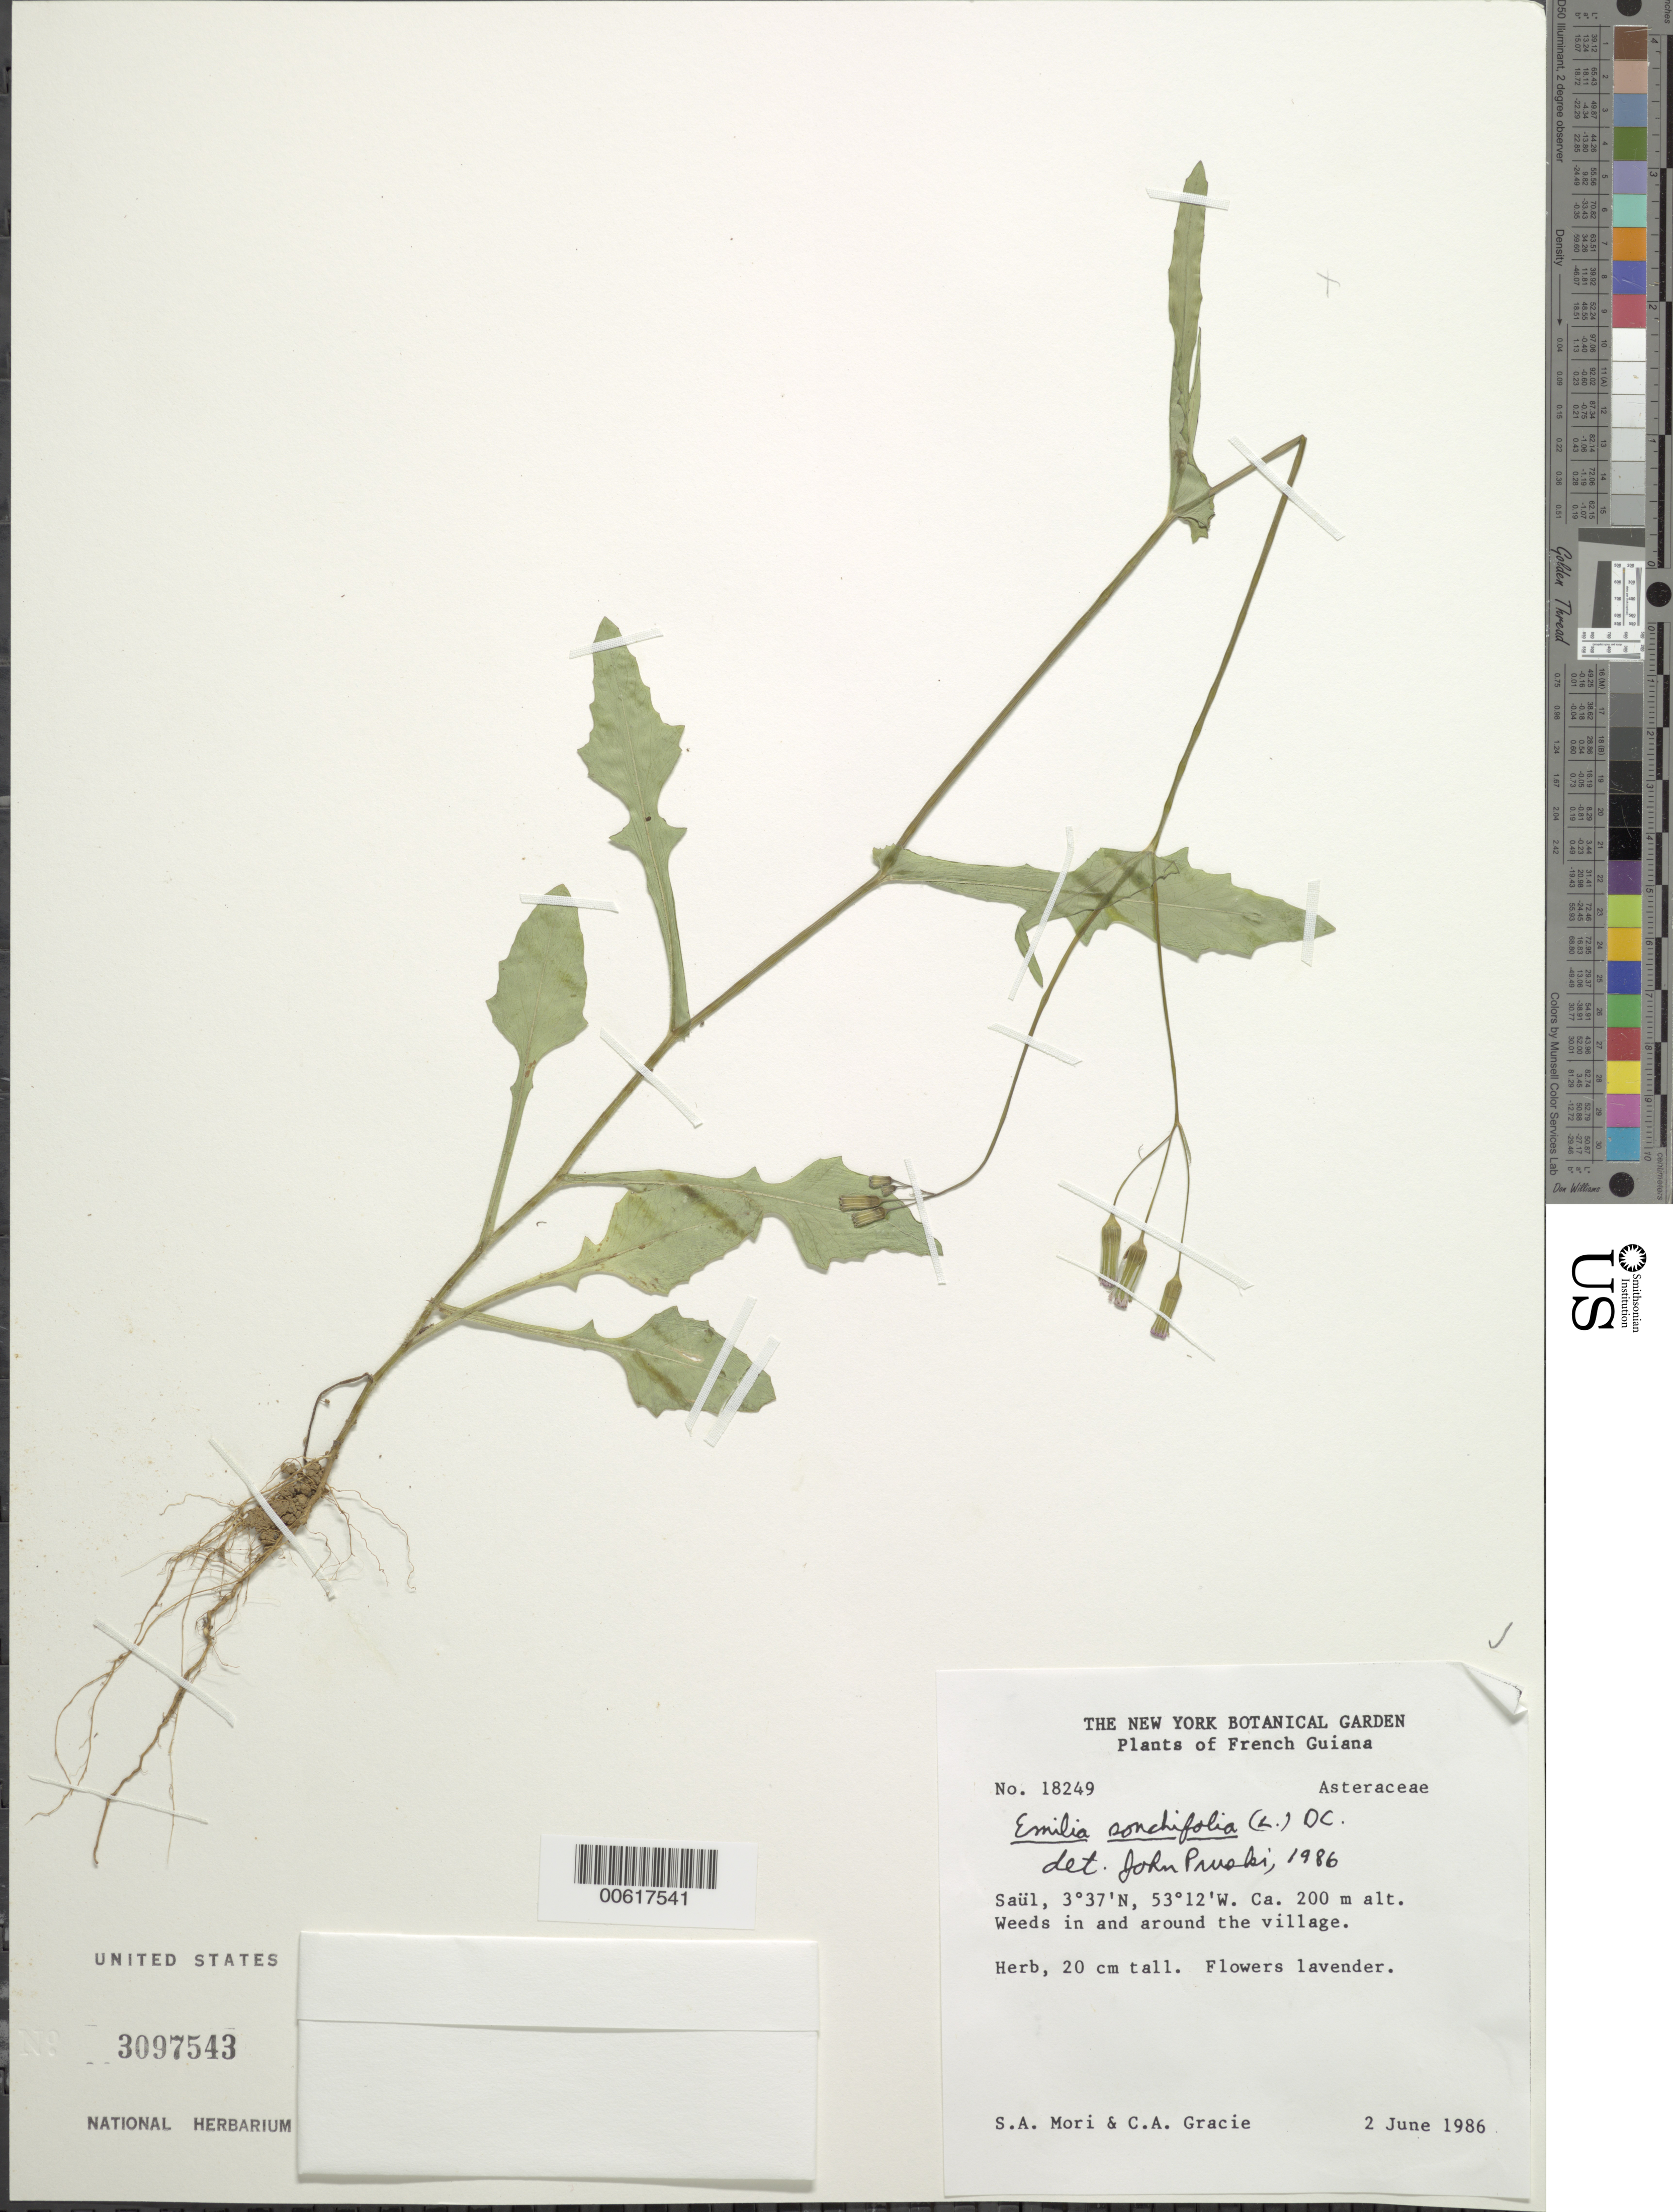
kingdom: Plantae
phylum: Tracheophyta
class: Magnoliopsida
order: Asterales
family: Asteraceae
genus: Emilia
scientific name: Emilia sonchifolia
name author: (L.) DC.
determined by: Pruski, J. F.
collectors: S. Mori & C. A. Gracie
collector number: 18249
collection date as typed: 2-Jun-86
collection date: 1986-06-02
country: French Guiana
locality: Saül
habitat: Weeds in and around village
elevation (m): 200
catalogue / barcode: US 3097543